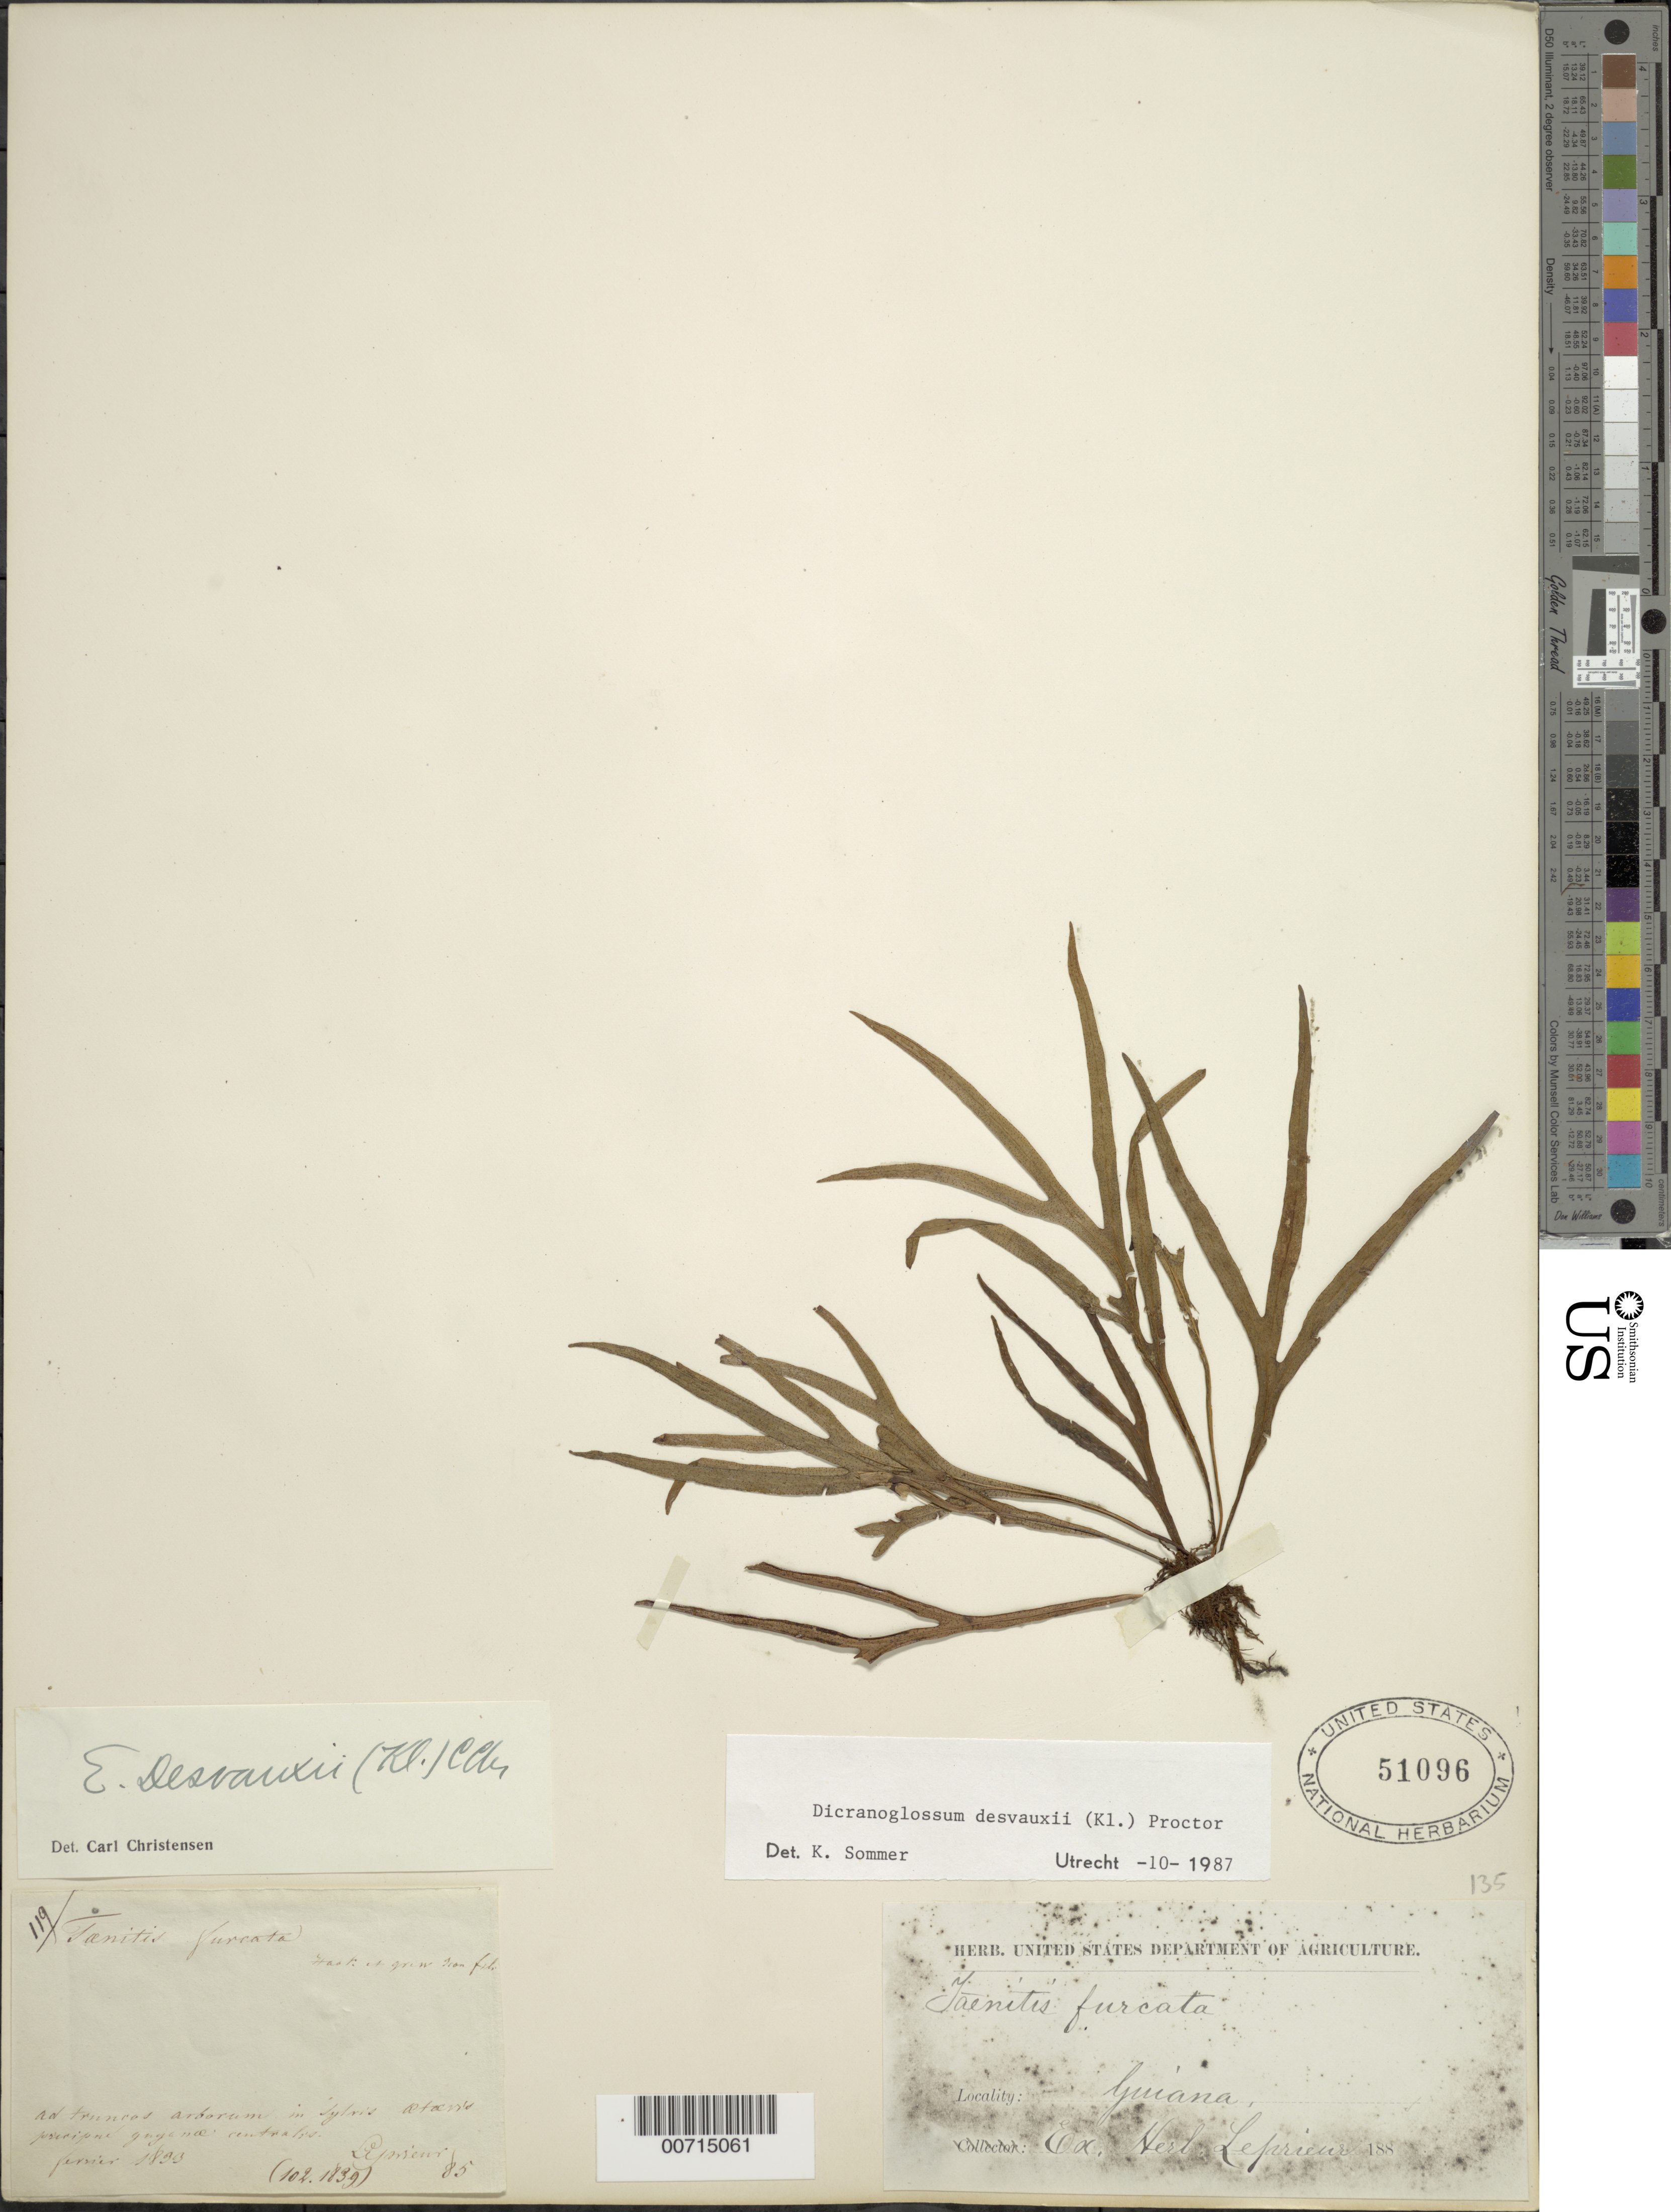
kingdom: Plantae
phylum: Tracheophyta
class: Polypodiopsida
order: Polypodiales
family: Polypodiaceae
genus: Pleopeltis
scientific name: Pleopeltis desvauxii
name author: (Klotzsch) Salino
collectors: F. M. R. Leprieur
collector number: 85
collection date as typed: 1833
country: French Guiana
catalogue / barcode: US 51096